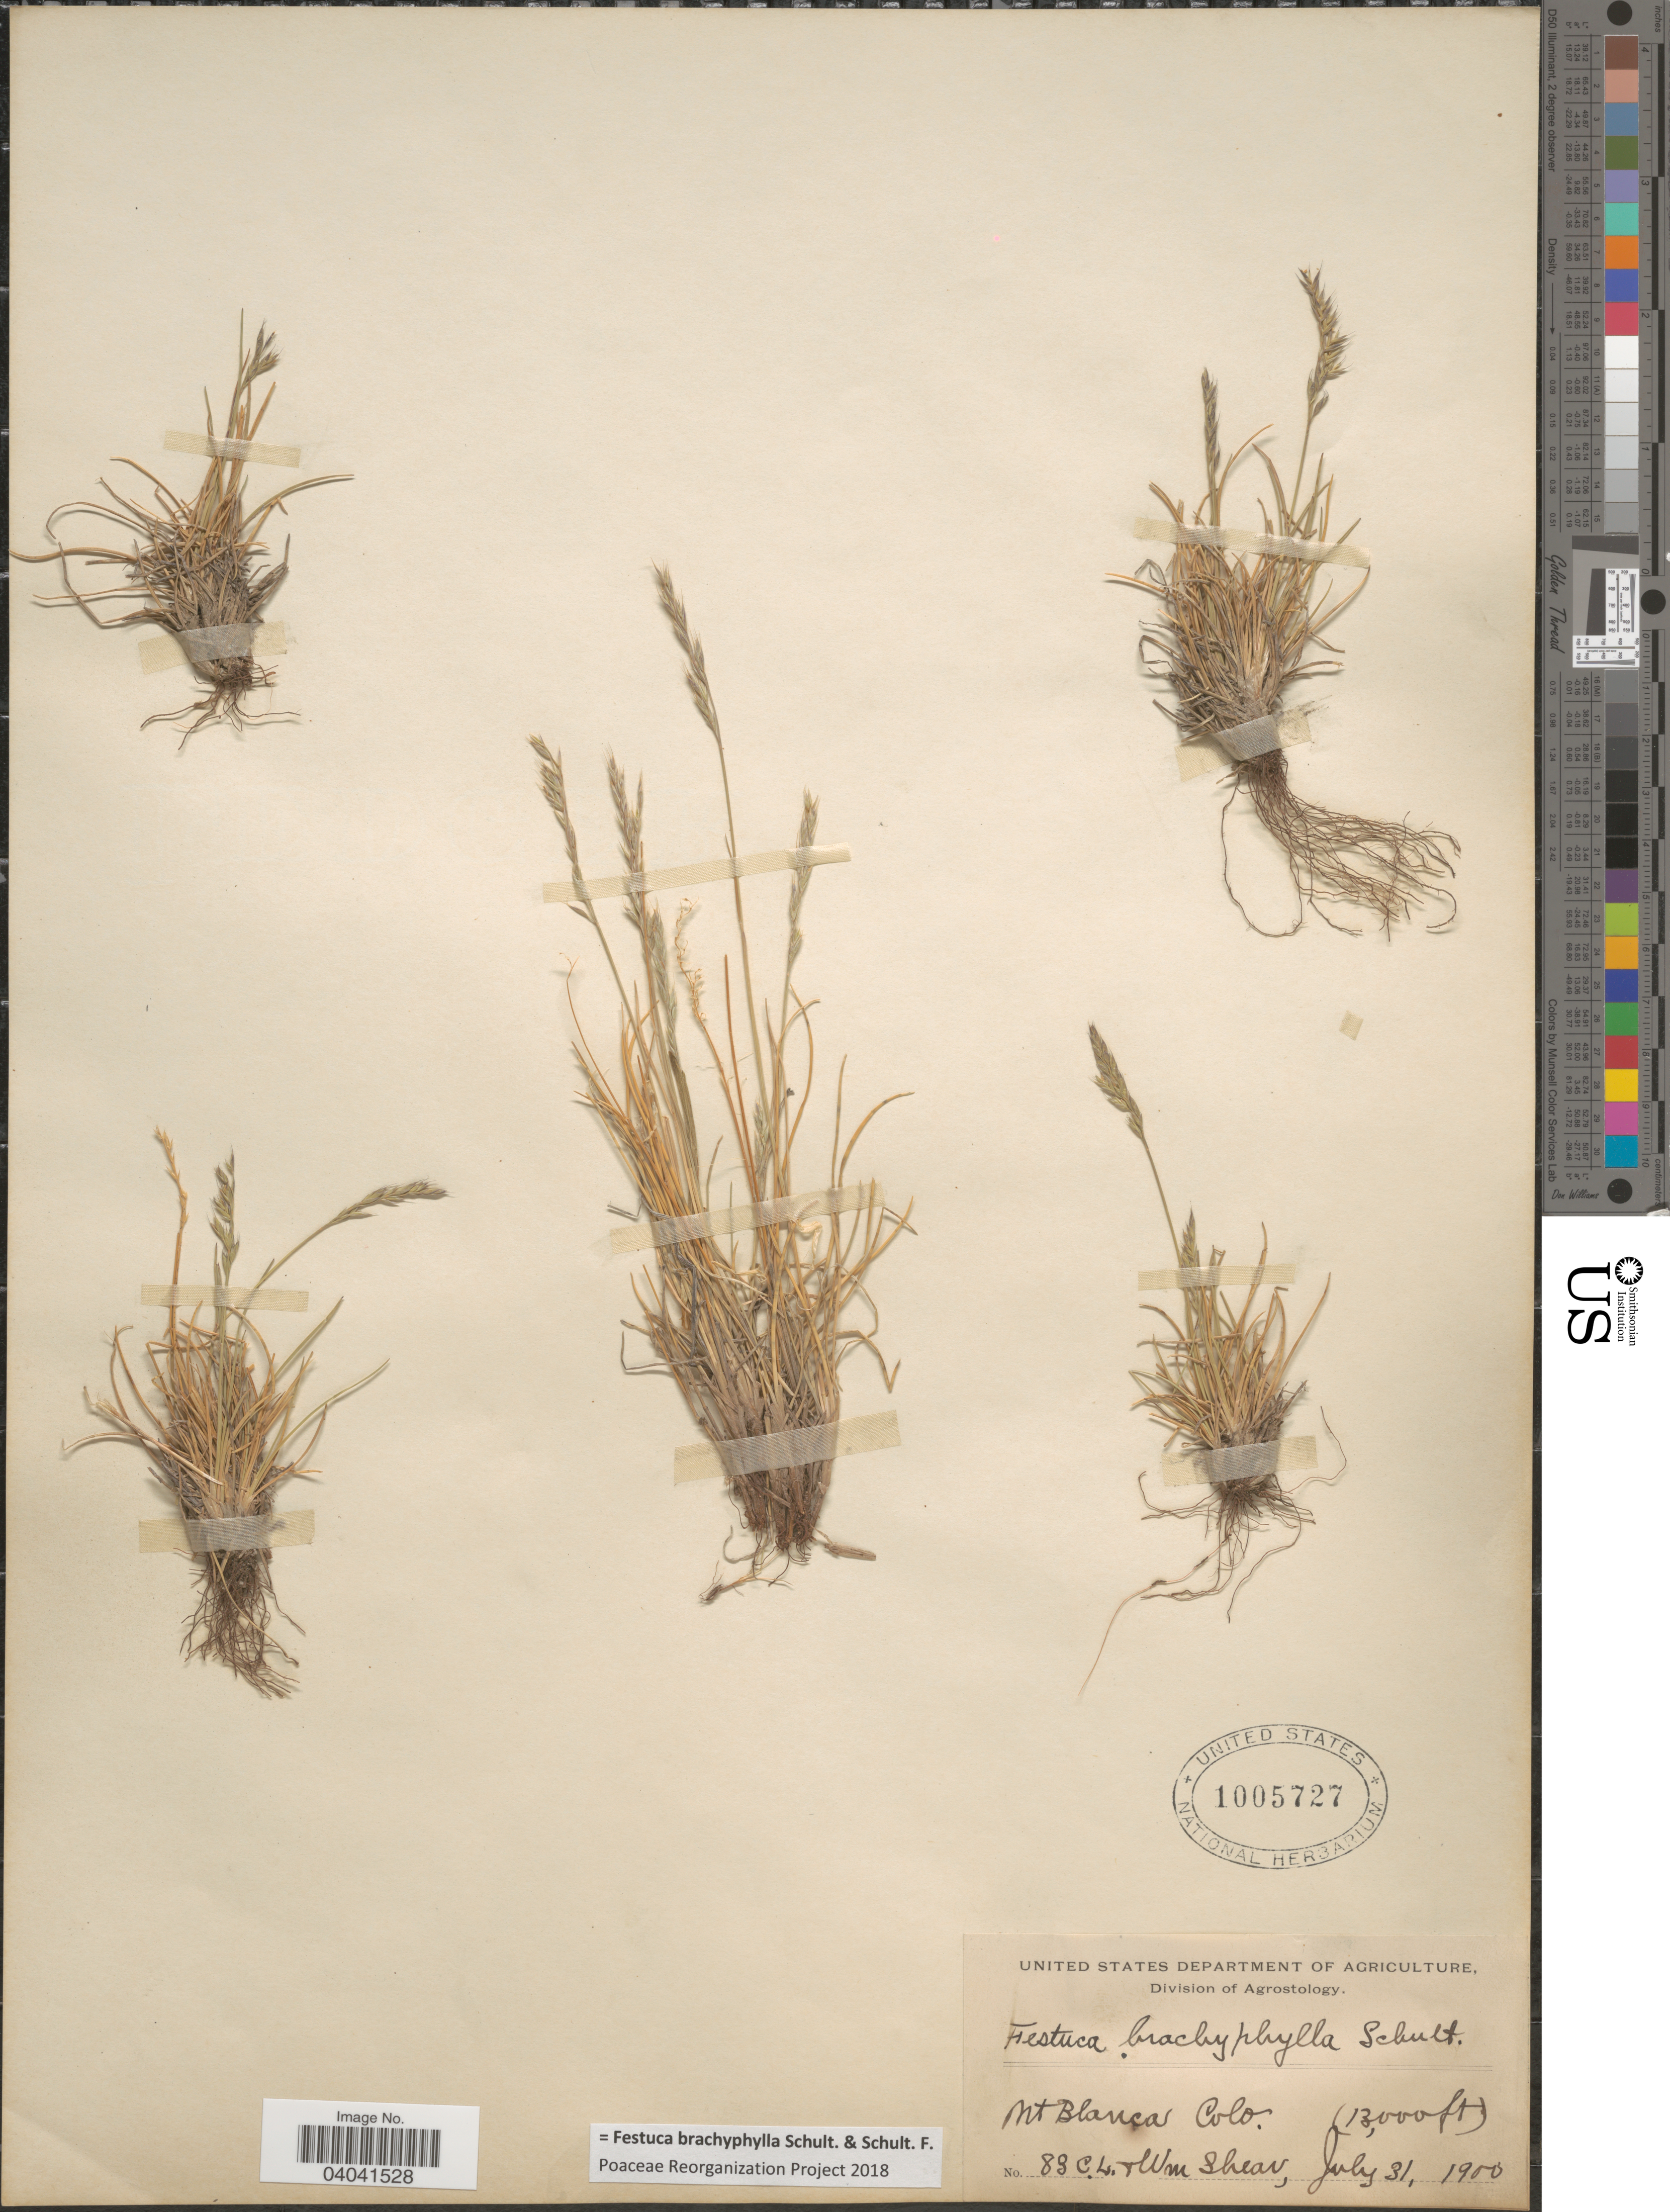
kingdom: Plantae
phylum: Tracheophyta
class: Liliopsida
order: Poales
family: Poaceae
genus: Festuca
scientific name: Festuca brachyphylla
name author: Schult. & Schult. f.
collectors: C. L. Shear & W. Shear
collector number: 83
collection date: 1900-07-31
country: United States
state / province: Colorado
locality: Mt. Blanca.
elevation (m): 3962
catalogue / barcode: US 1005727